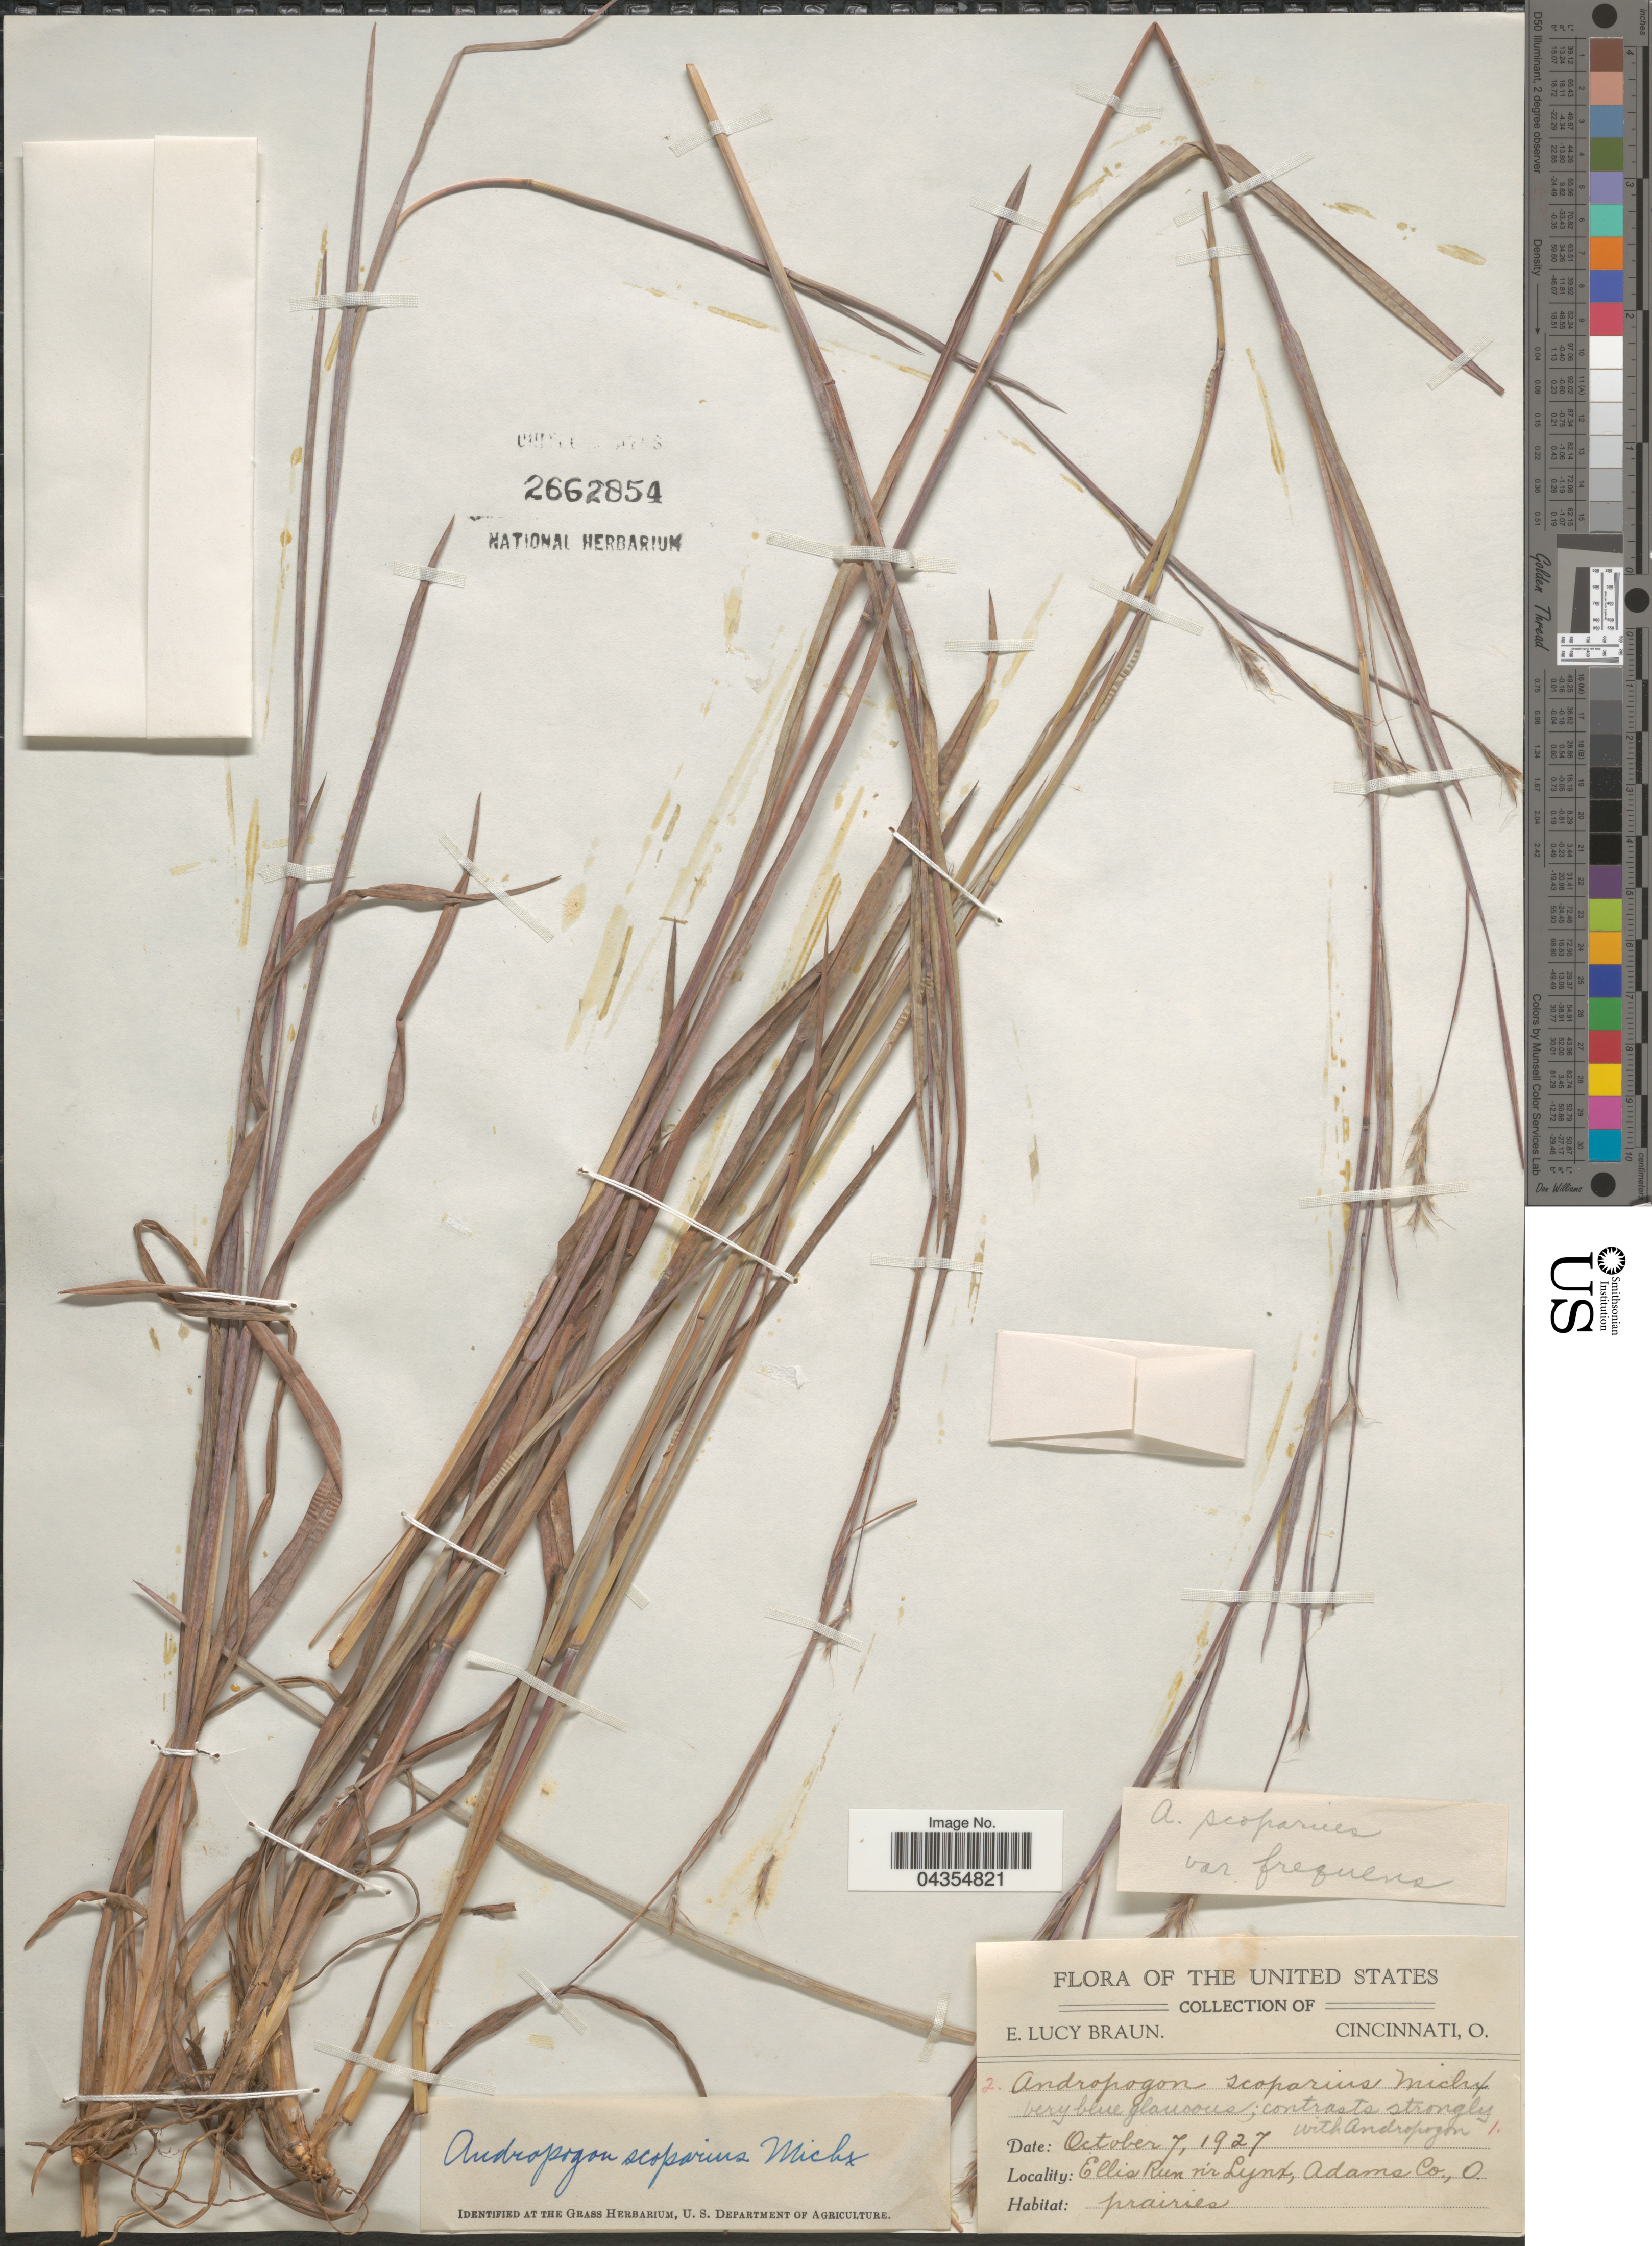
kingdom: Plantae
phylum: Tracheophyta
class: Liliopsida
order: Poales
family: Poaceae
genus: Schizachyrium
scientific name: Schizachyrium sanguineum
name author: (Retz.) Alston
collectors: E. L. Braun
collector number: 2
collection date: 1927-10-07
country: United States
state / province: Ohio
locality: Ellis Run riv Lynx, Adams Co.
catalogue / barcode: US 2662854